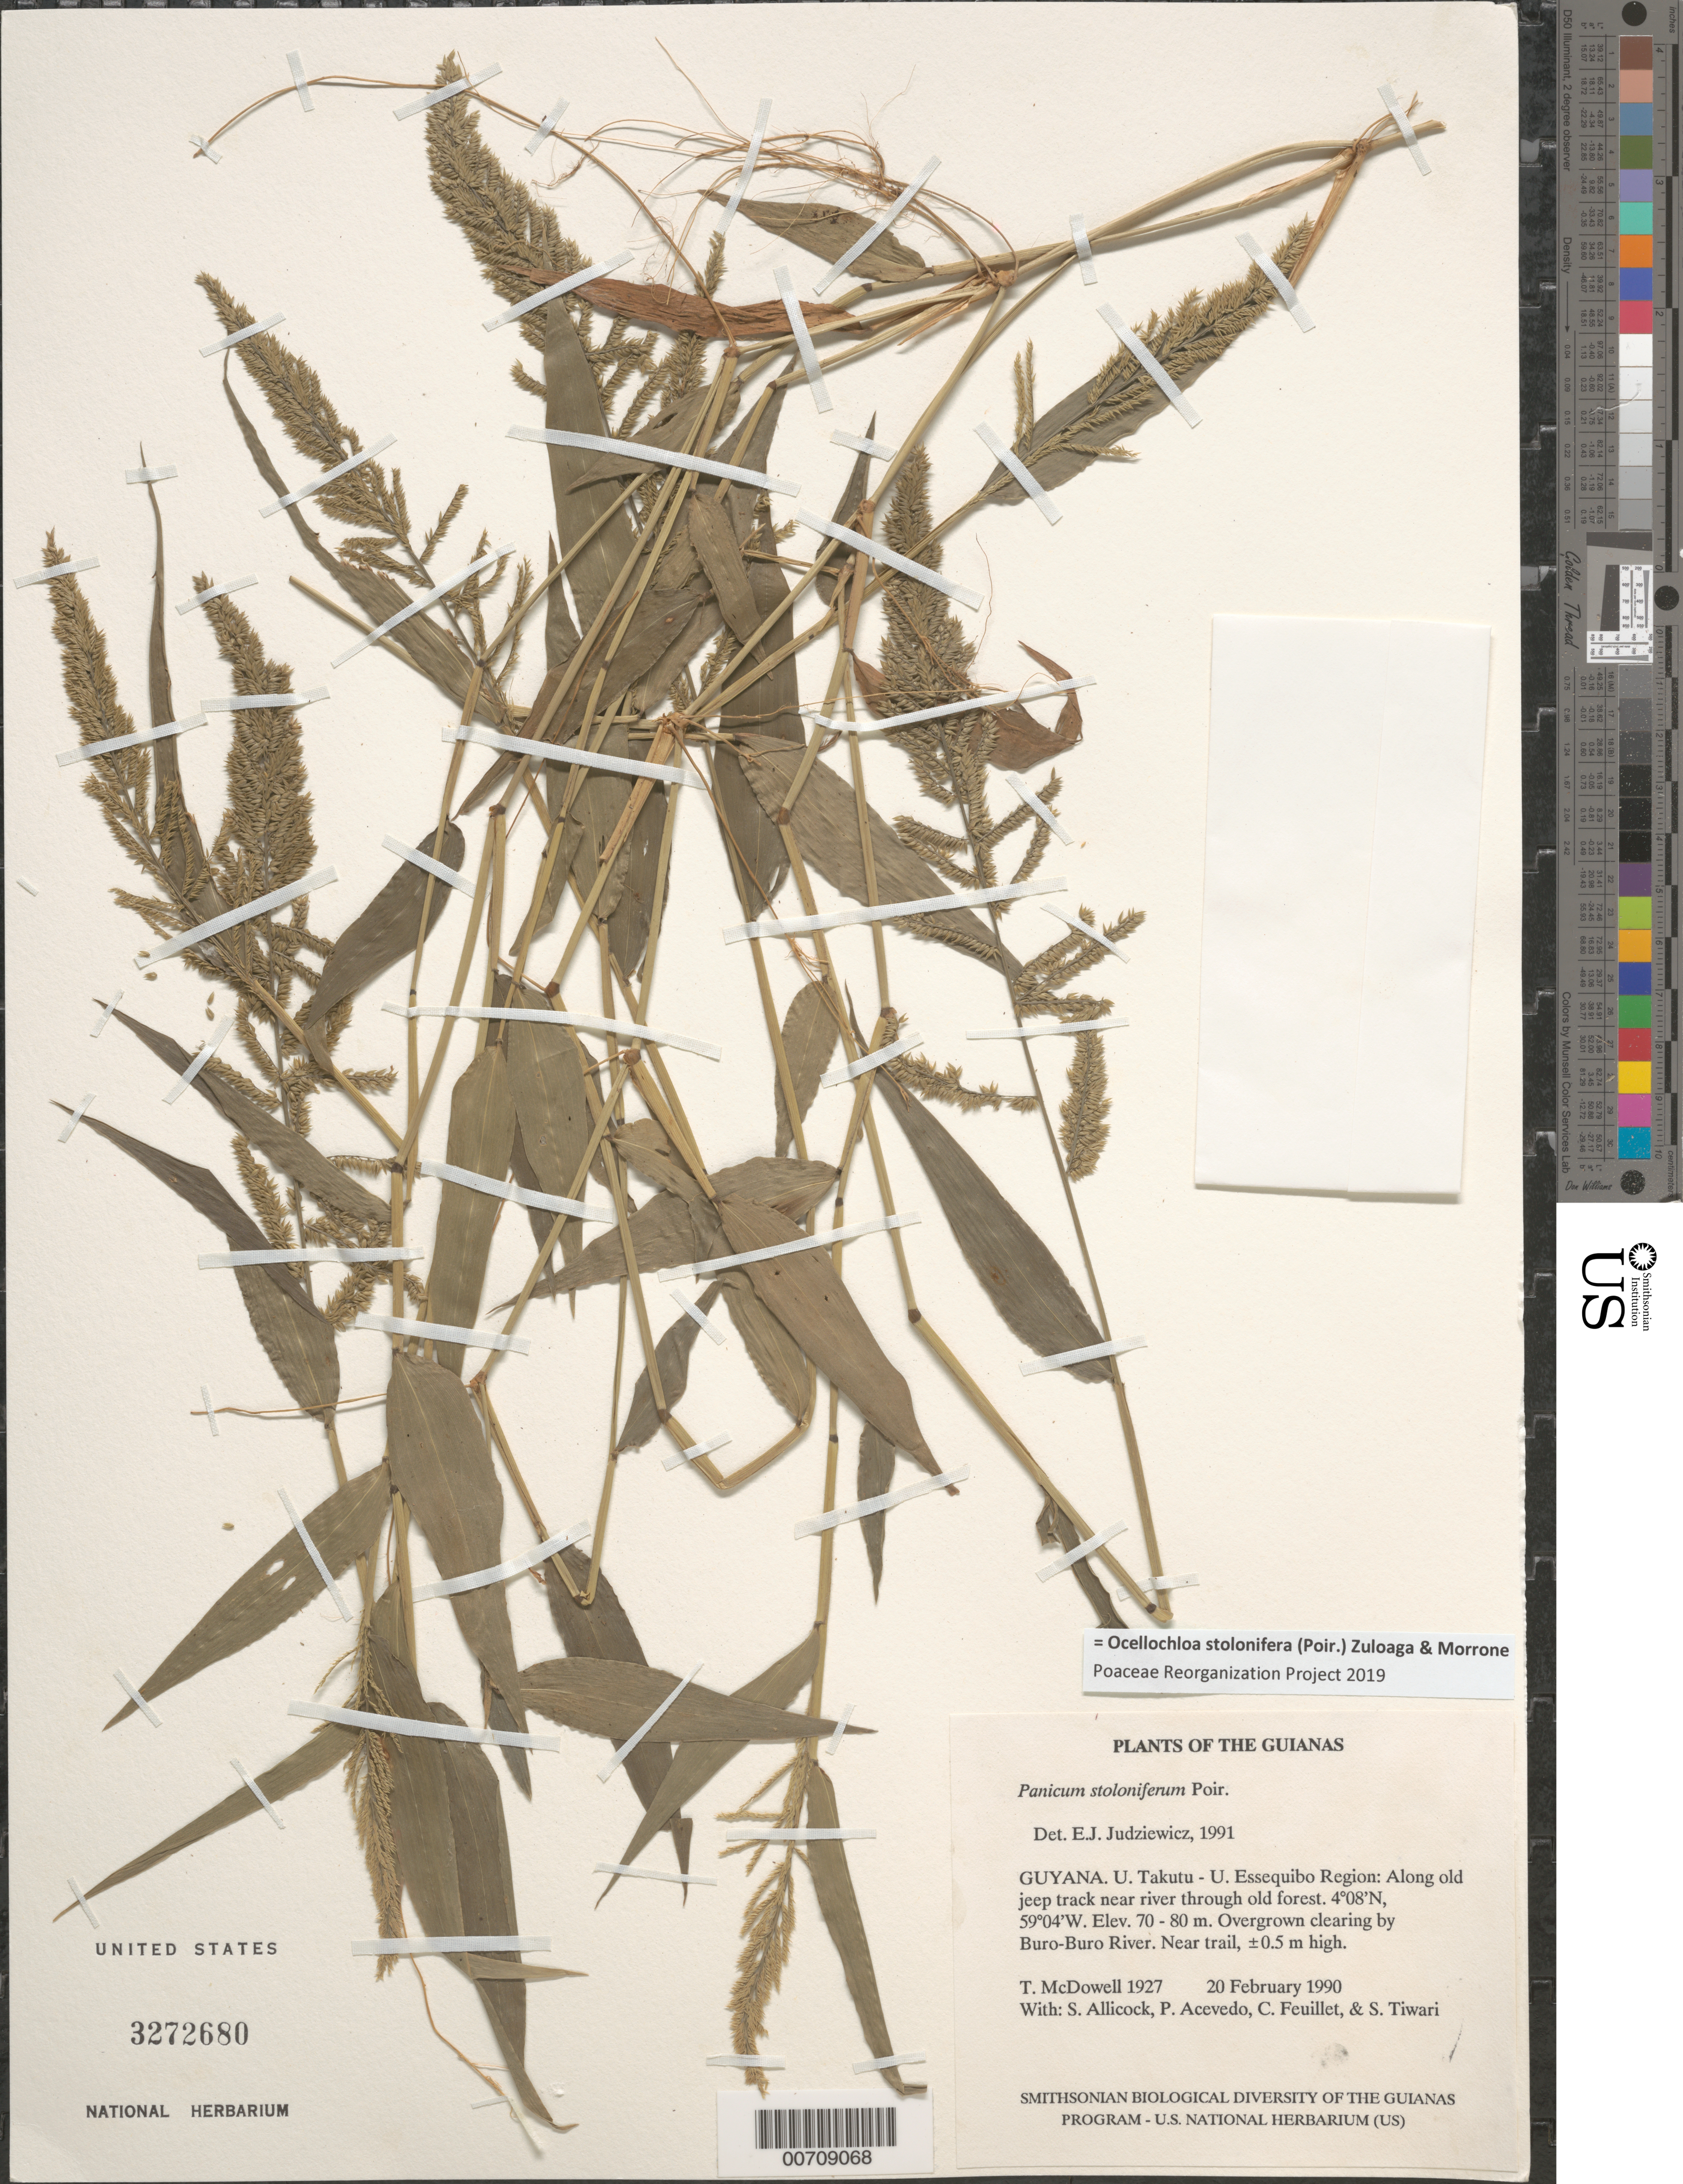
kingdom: Plantae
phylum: Tracheophyta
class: Liliopsida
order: Poales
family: Poaceae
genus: Panicum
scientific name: Panicum stoloniferum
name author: Poir.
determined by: Judziewicz, E. J.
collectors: T. McDowell, S. Allicock, P. Acevedo-Rodr., C. Feuillet & S. Tiwari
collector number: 1927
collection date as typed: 20 February 1990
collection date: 1990-02-20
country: Guyana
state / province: U. Takutu-U. Essequibo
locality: By Buro-Buro River, along old jeep track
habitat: Overgrown clearing in old forest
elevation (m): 70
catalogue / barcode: US 3272680